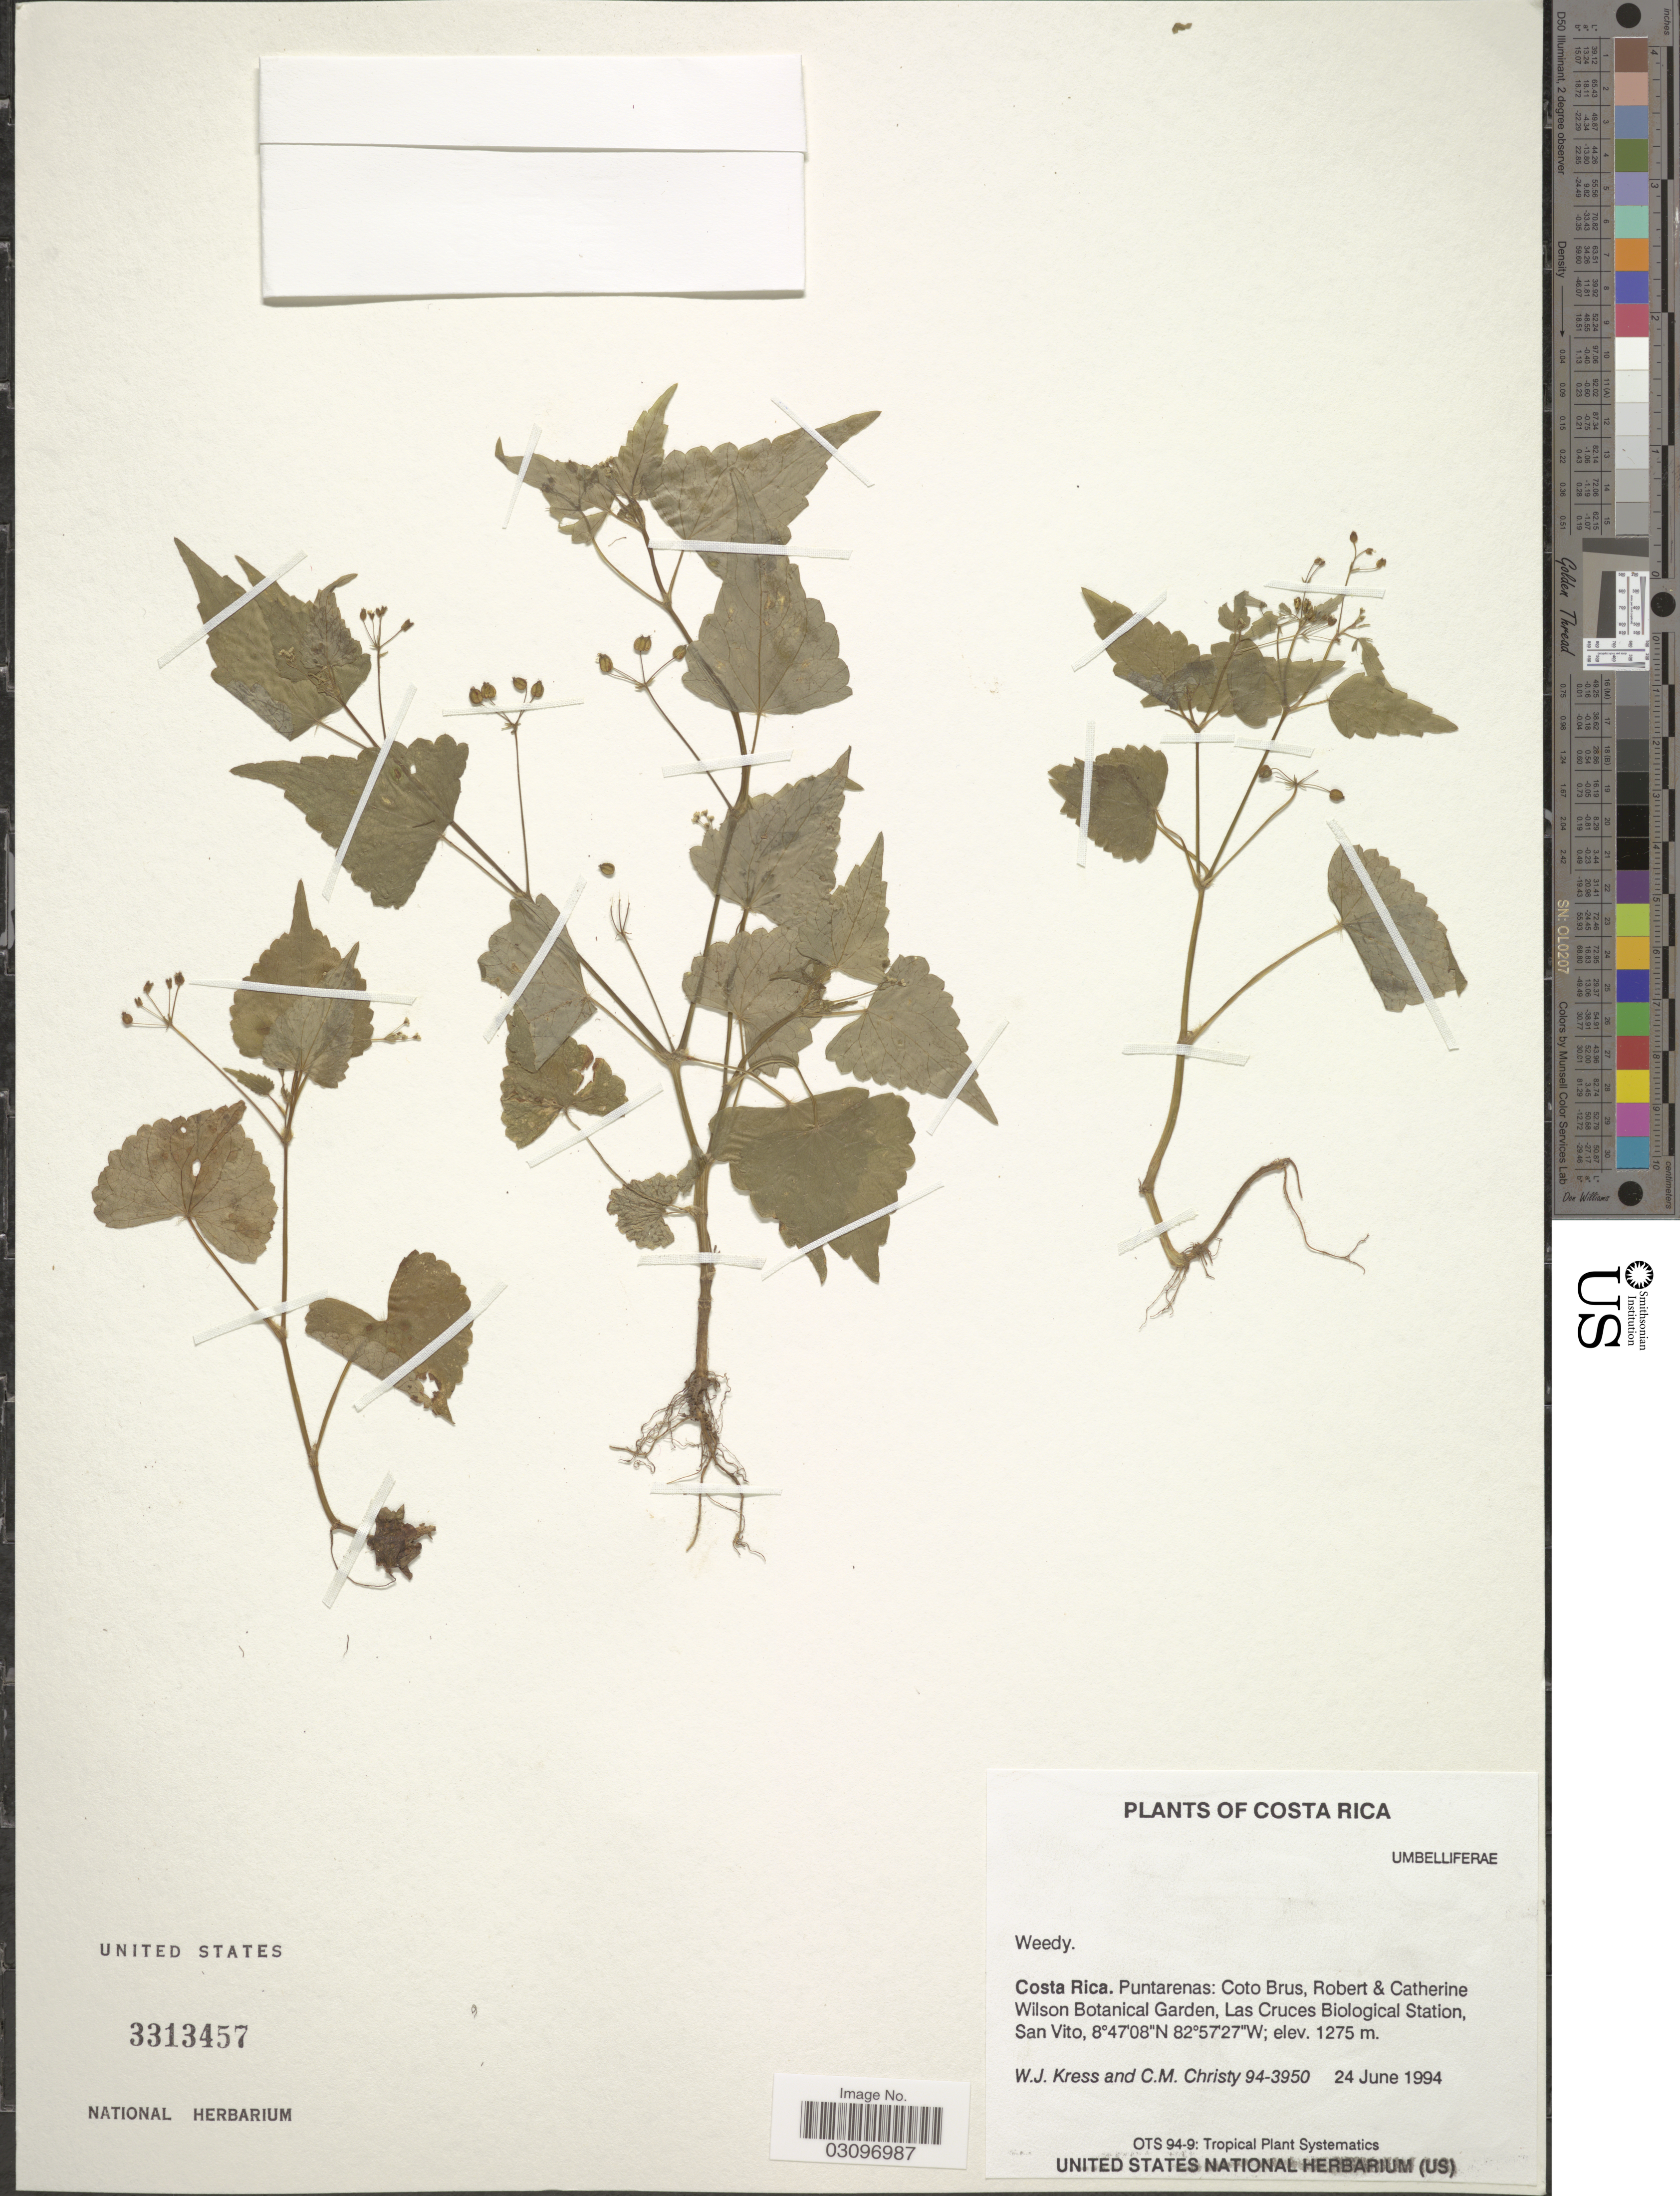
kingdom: Plantae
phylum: Tracheophyta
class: Magnoliopsida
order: Apiales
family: Apiaceae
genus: Spananthe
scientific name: Spananthe paniculata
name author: Jacq.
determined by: Nee, Michael H.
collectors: W. J. Kress & C. M. Christy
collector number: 3950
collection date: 1994-06-24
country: Costa Rica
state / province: Puntarenas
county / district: Coto Brus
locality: Robert and Catherine Wilson Botanical Garden, Las Cruces Biological Station, San Vito.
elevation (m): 1275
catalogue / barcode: US 3313457